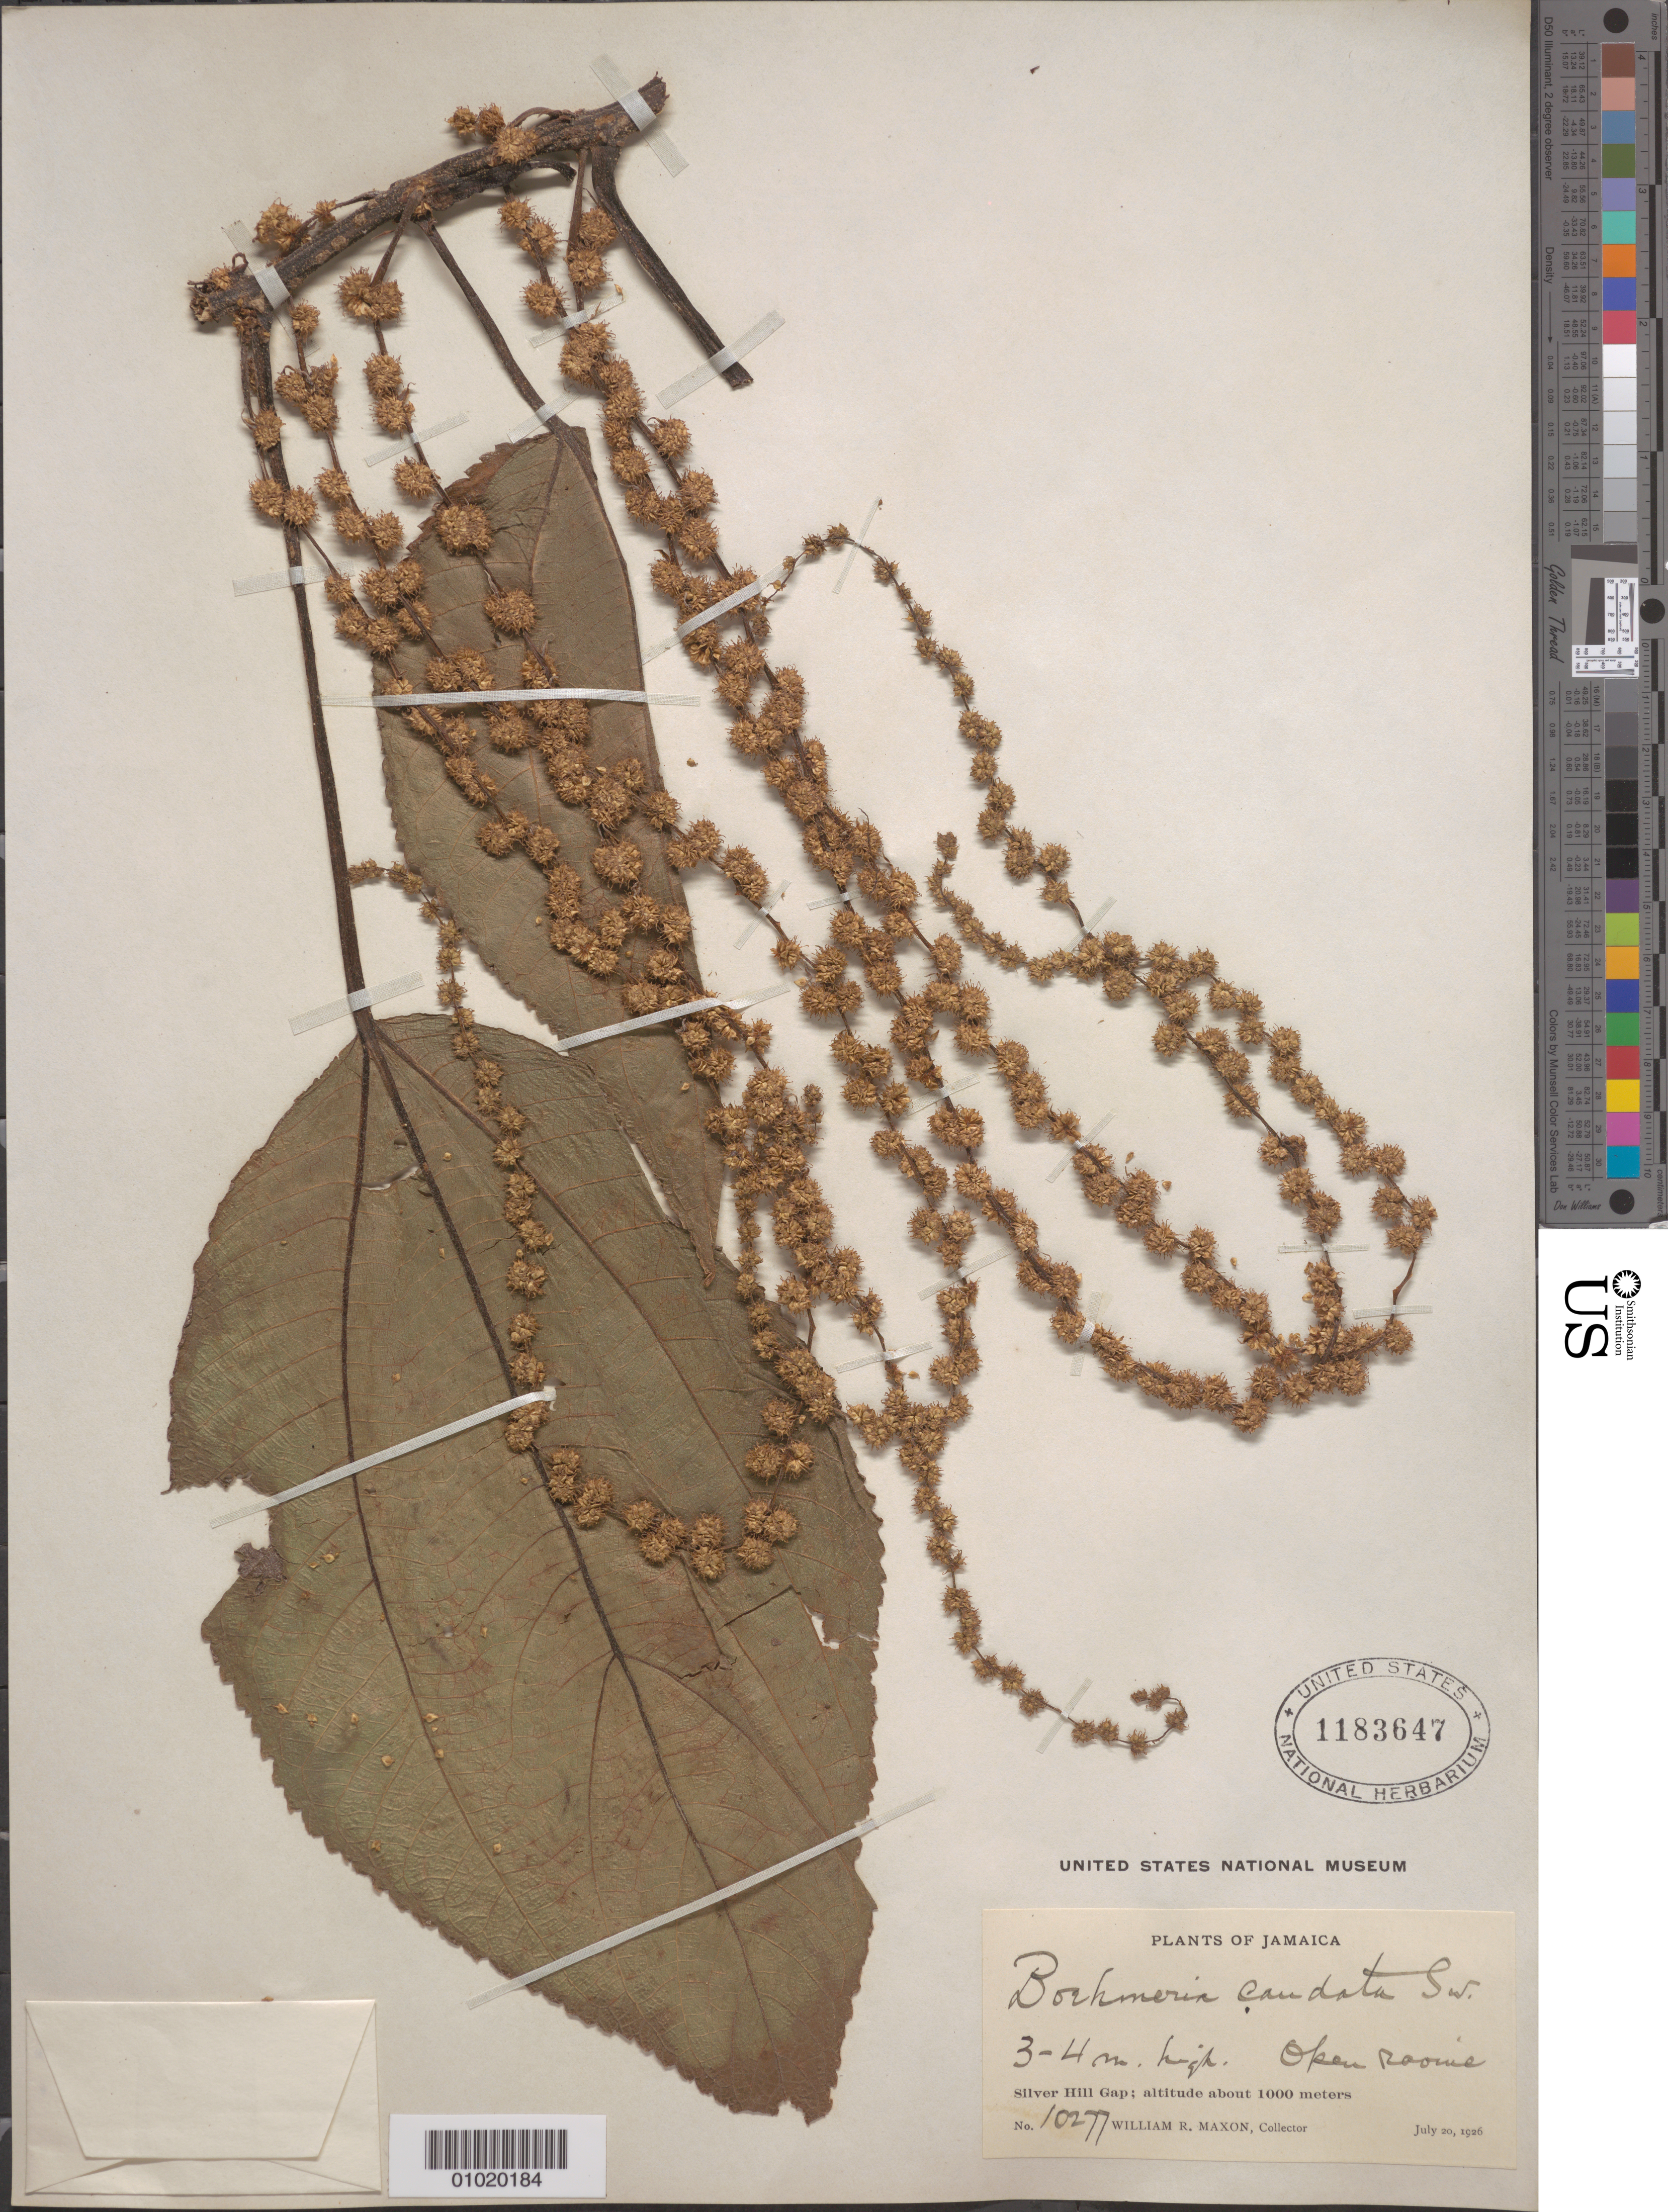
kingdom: Plantae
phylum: Tracheophyta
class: Magnoliopsida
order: Rosales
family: Urticaceae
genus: Boehmeria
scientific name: Boehmeria caudata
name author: Sw.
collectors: W. R. Maxon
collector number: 10277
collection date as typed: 20 Jul 1926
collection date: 1926-07-20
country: Jamaica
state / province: Kingston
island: Jamaica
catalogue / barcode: US 1183647